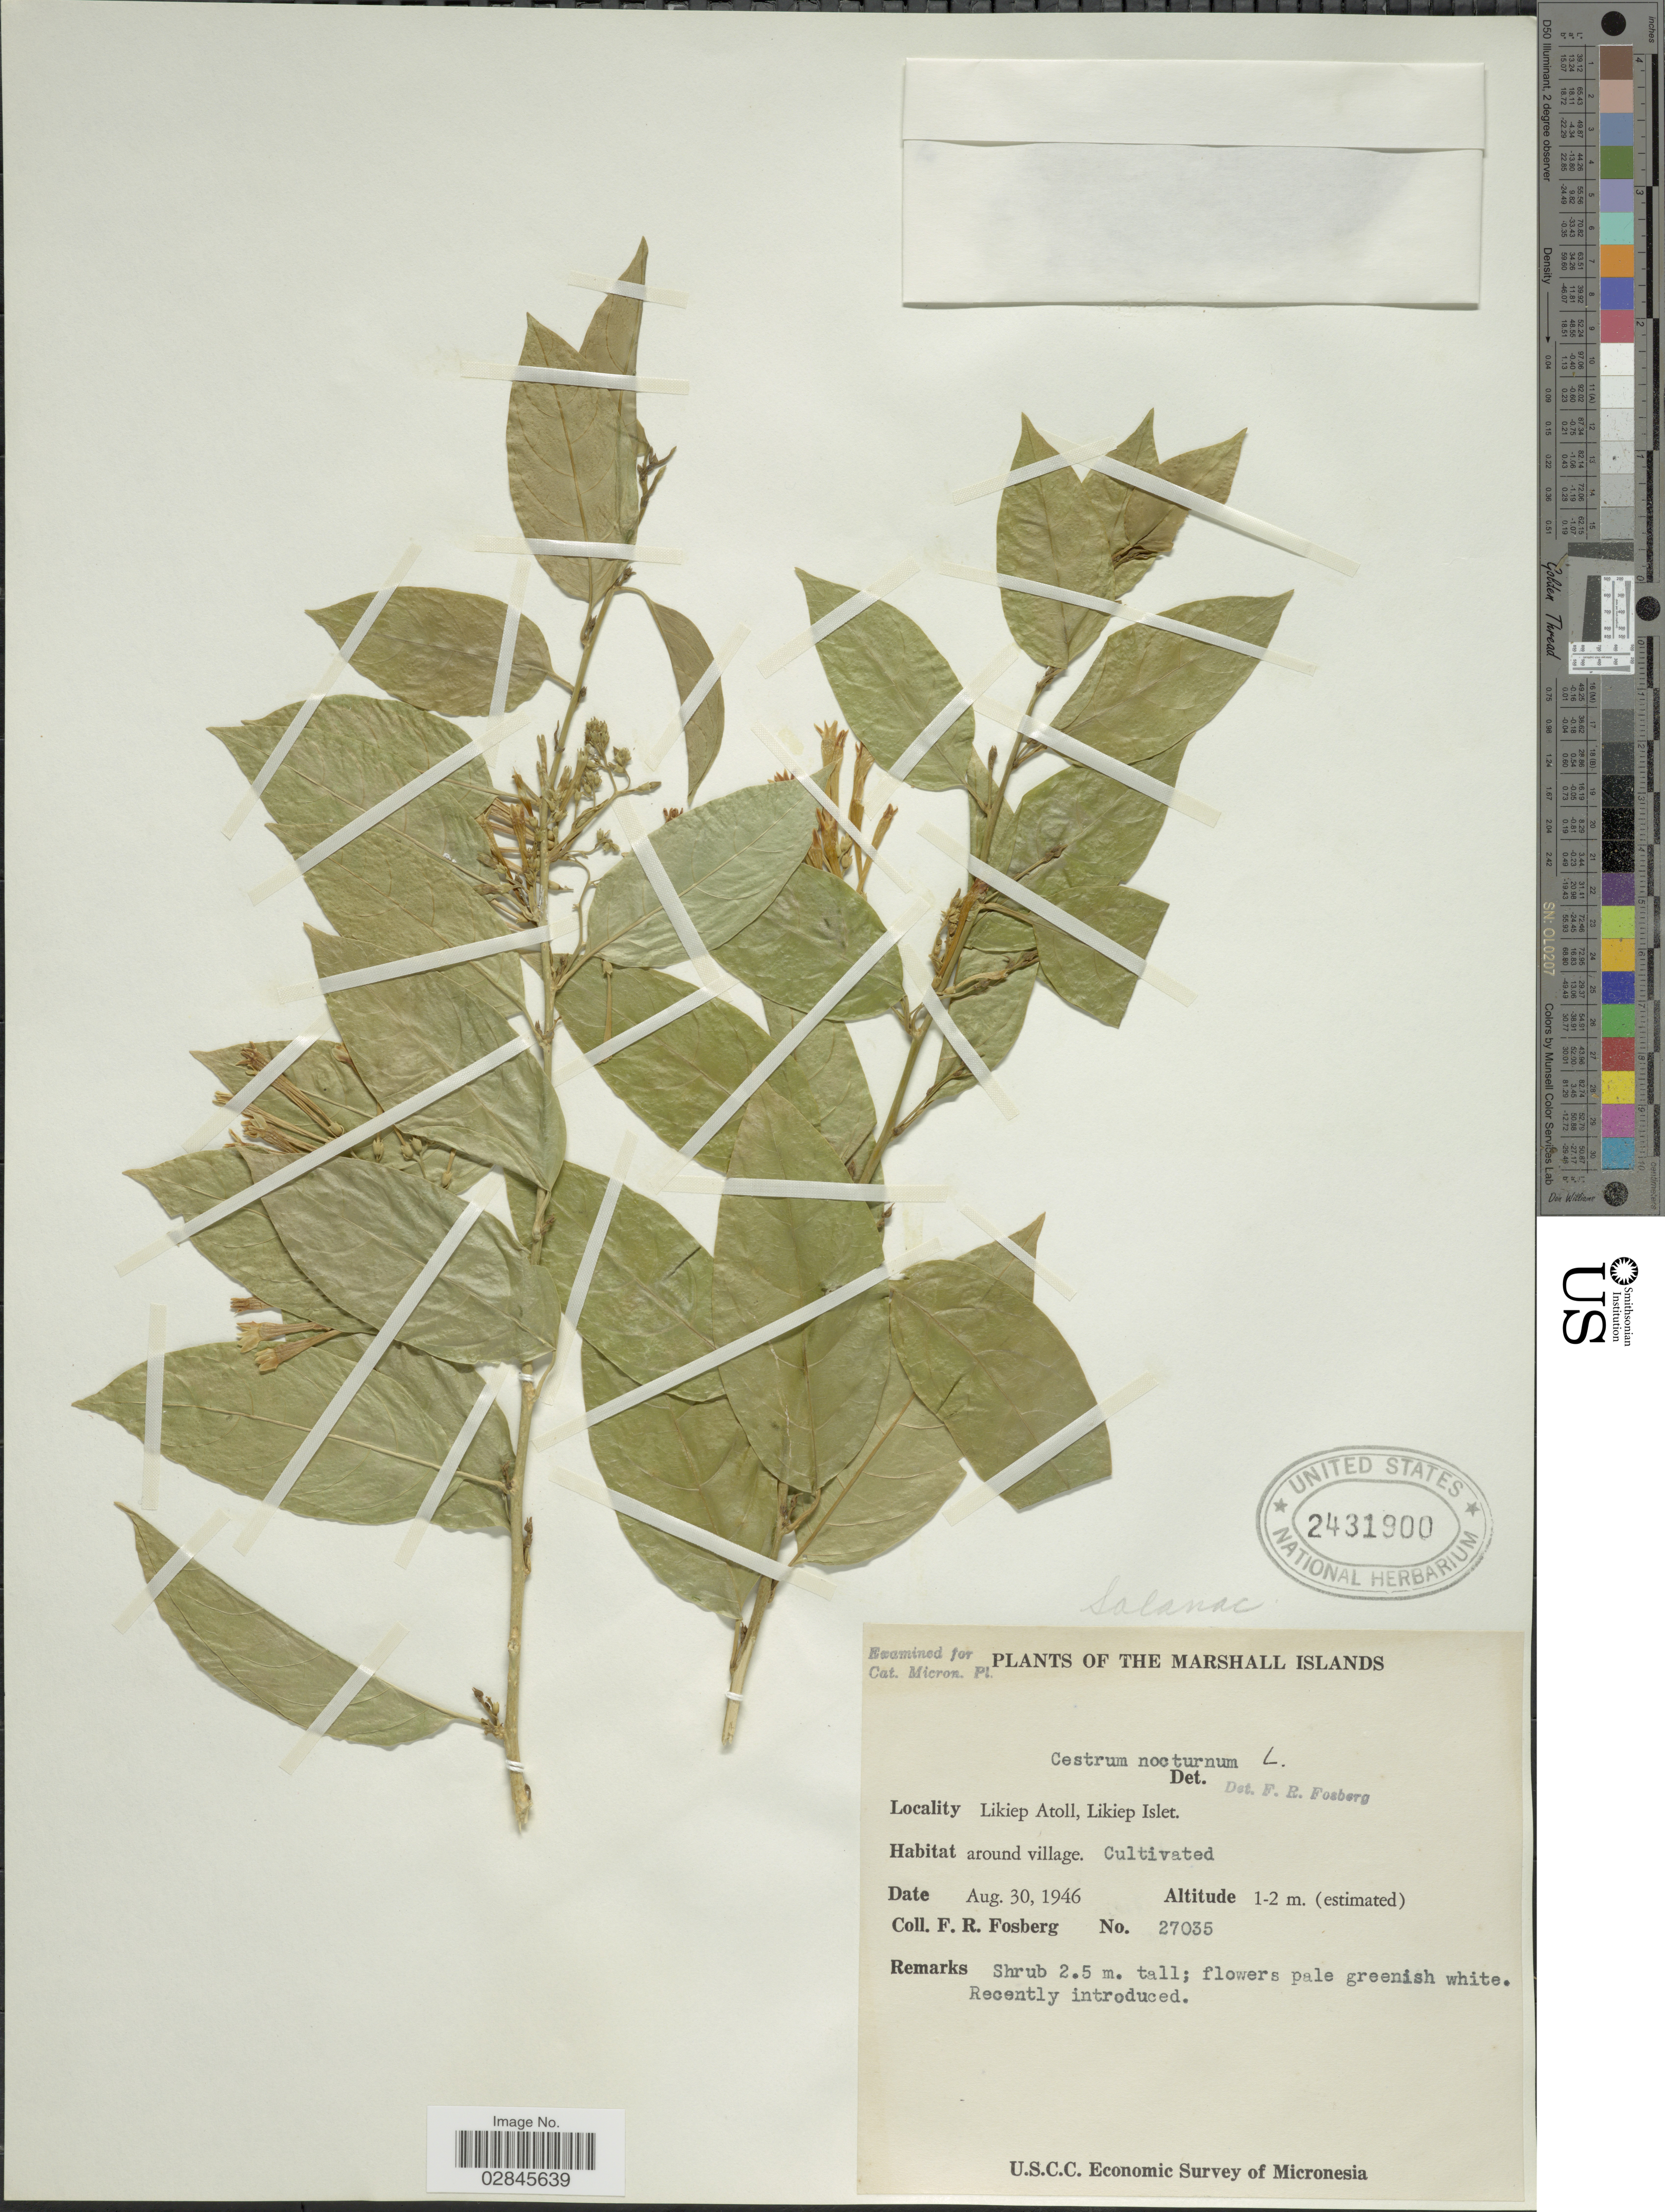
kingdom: Plantae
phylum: Tracheophyta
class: Magnoliopsida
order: Solanales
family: Solanaceae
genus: Cestrum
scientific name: Cestrum nocturnum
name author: L.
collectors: F. R. Fosberg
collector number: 27035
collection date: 1946-08-30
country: Marshall Islands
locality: Likiep Atoll, Likiep Islet. Around village. Micronesia.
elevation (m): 1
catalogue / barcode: US 2431900